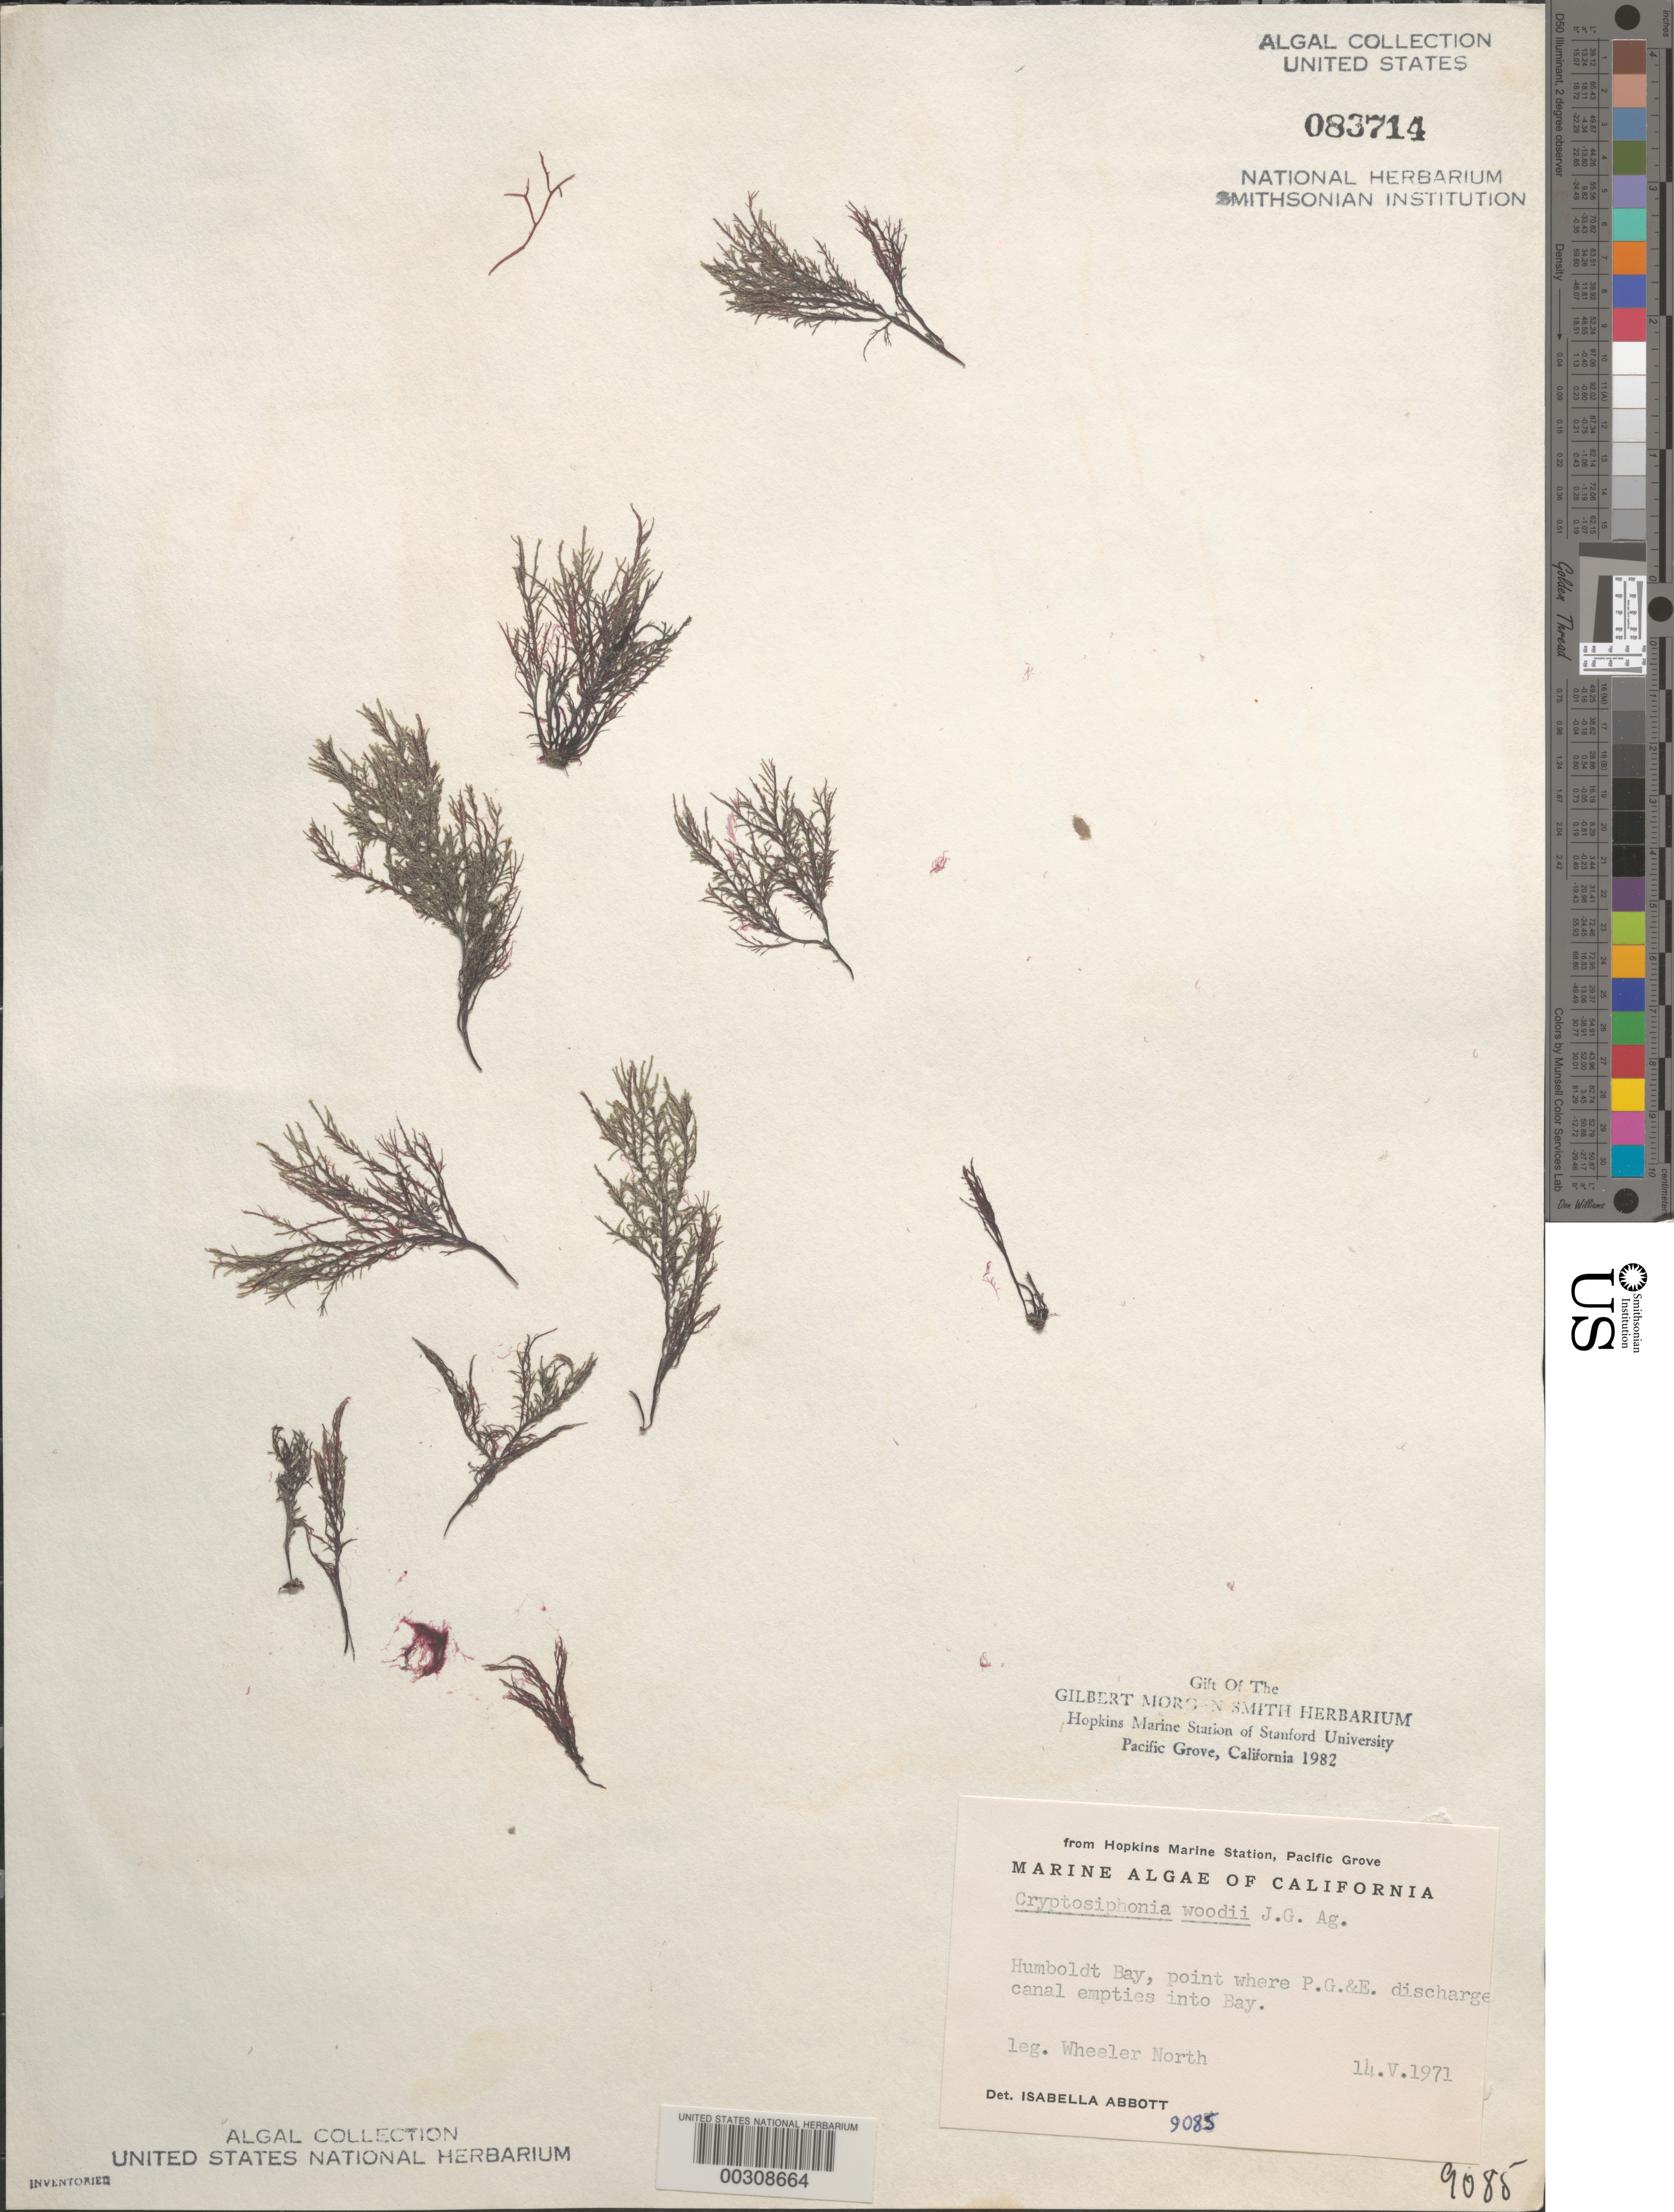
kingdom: Plantae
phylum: Rhodophyta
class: Florideophyceae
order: Gigartinales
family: Dumontiaceae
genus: Cryptosiphonia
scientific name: Cryptosiphonia woodii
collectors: W. North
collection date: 1971-05-14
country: United States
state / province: California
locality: Humboldt Bay, point where P.G.&E. discharge canal empties into Bay.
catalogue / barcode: US 83714